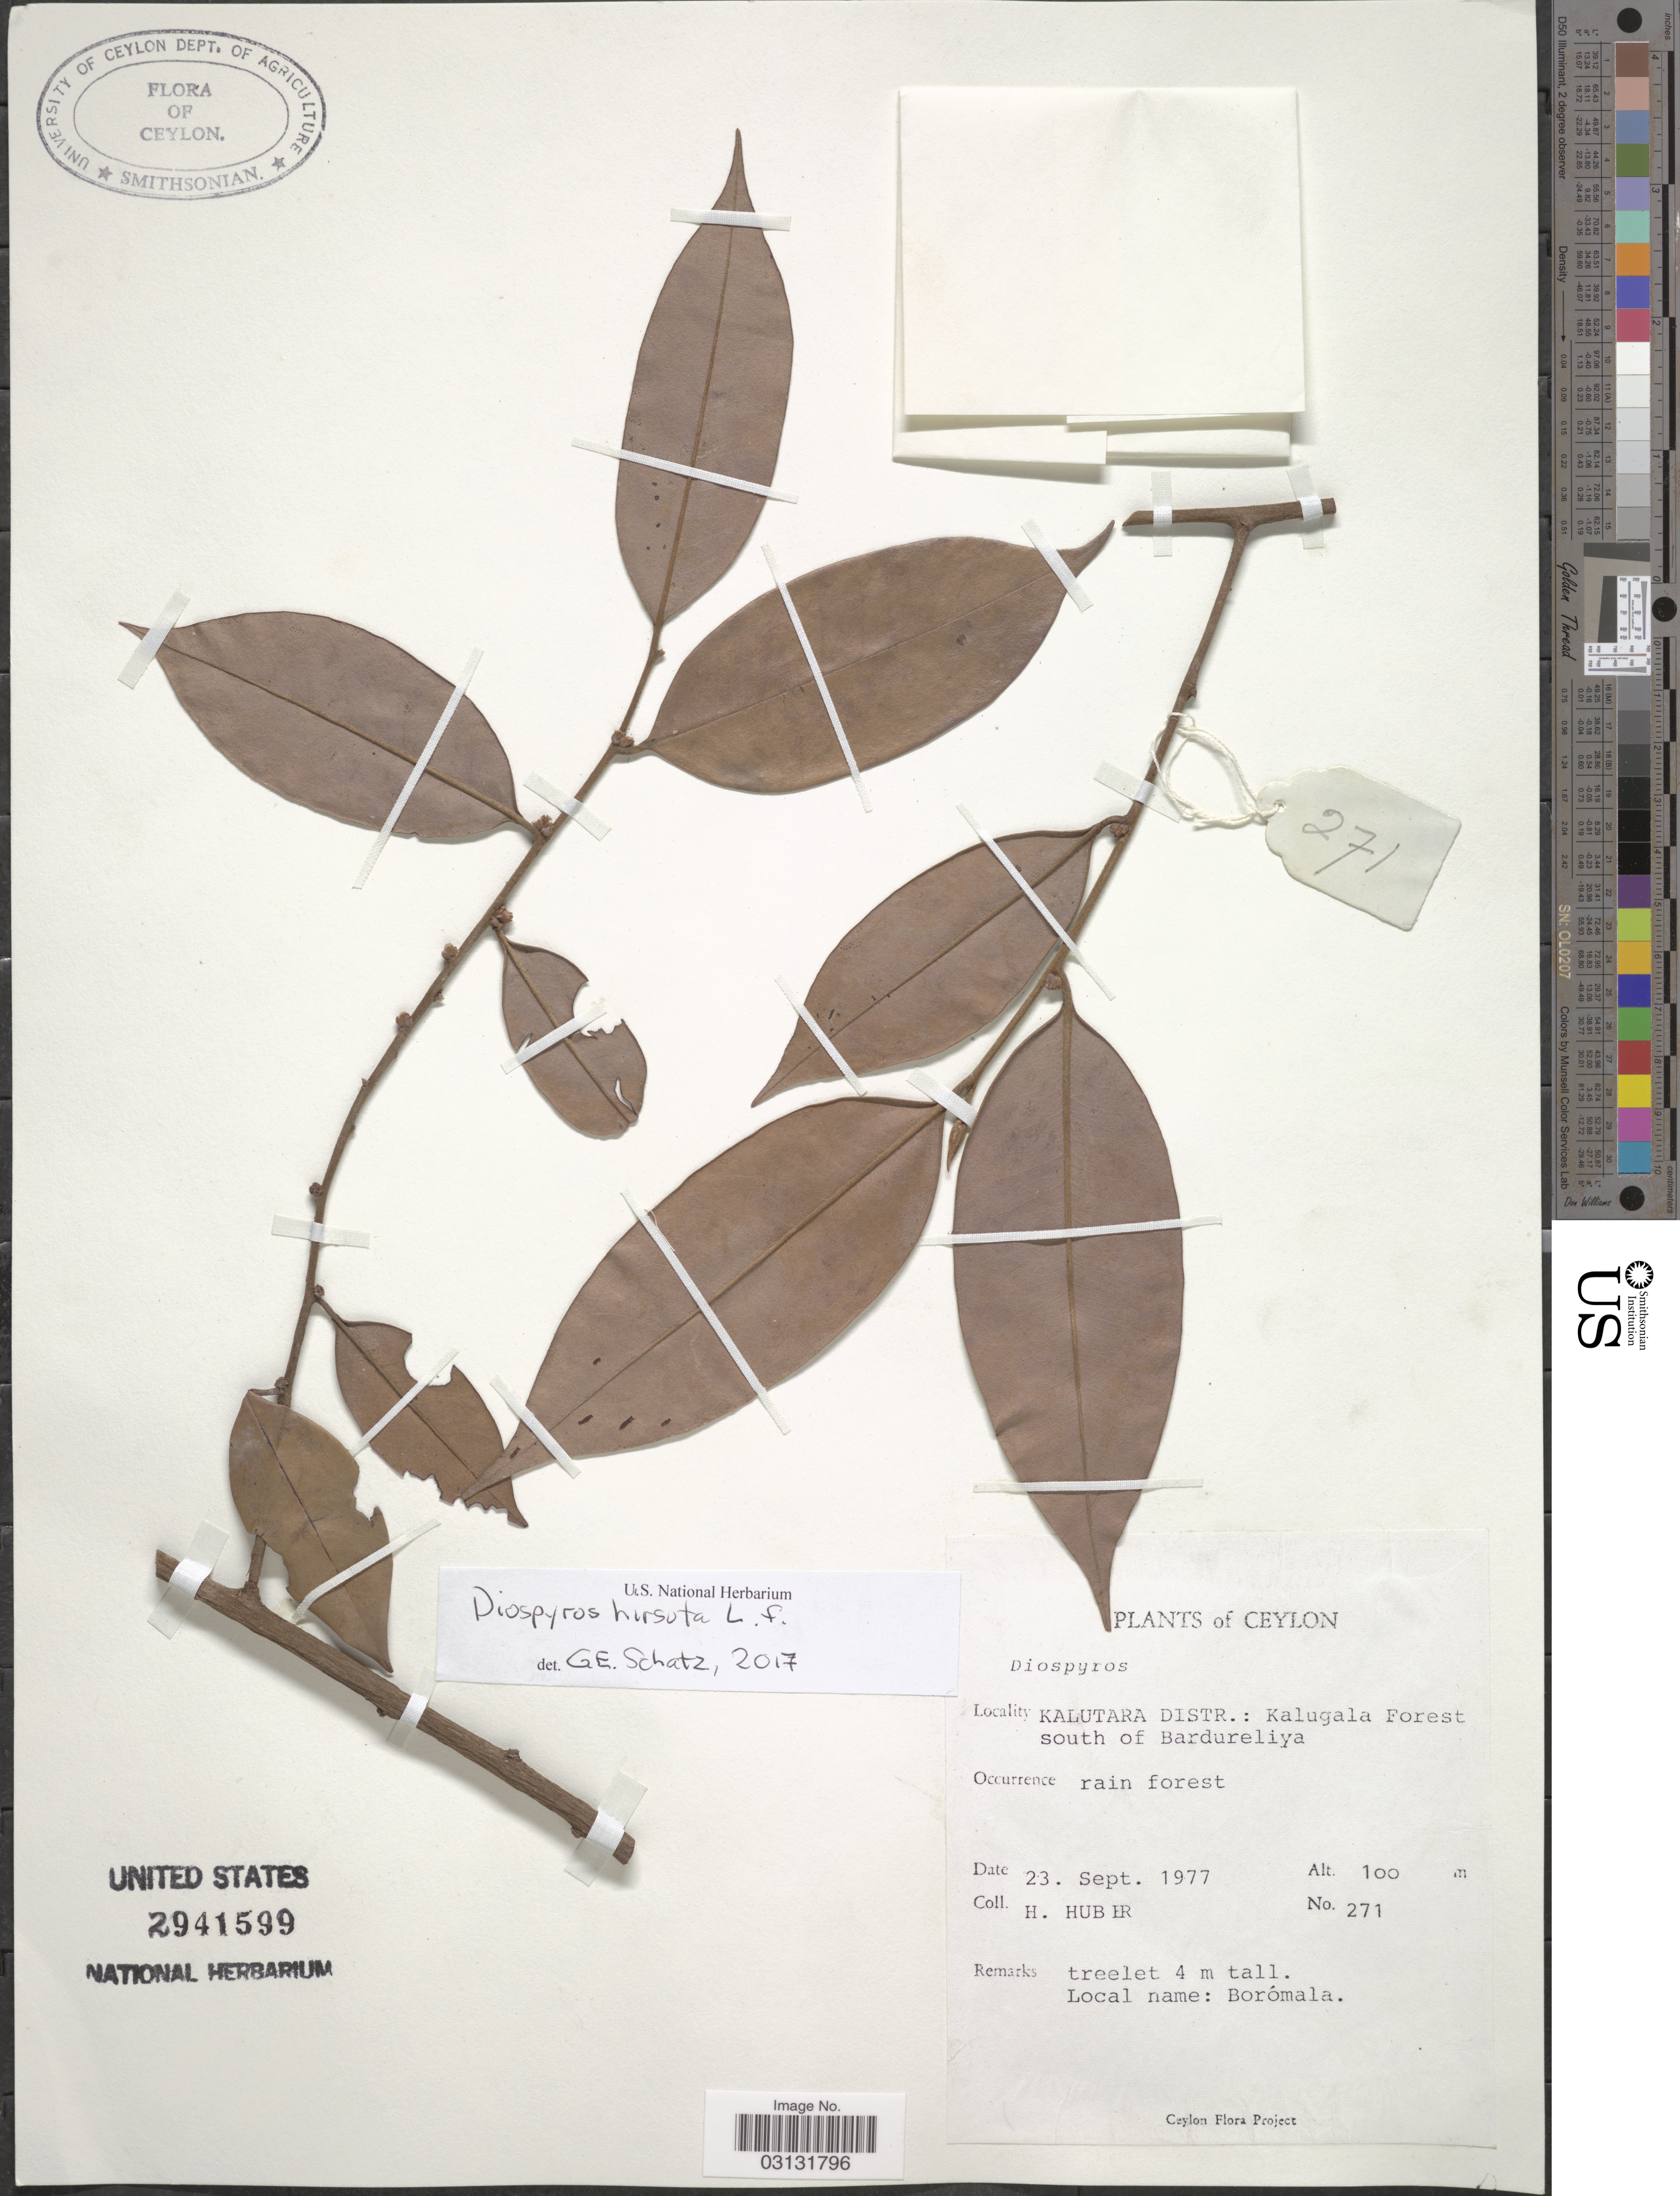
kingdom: Plantae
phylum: Tracheophyta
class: Magnoliopsida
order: Ericales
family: Ebenaceae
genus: Diospyros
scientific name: Diospyros hirsuta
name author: L. f.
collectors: H. Huber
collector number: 271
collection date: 1977-09-23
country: Sri Lanka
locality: Ceylon. Kalutara Distr.: Kalugala Forest south of Bardureliya.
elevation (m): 100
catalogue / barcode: US 2941599